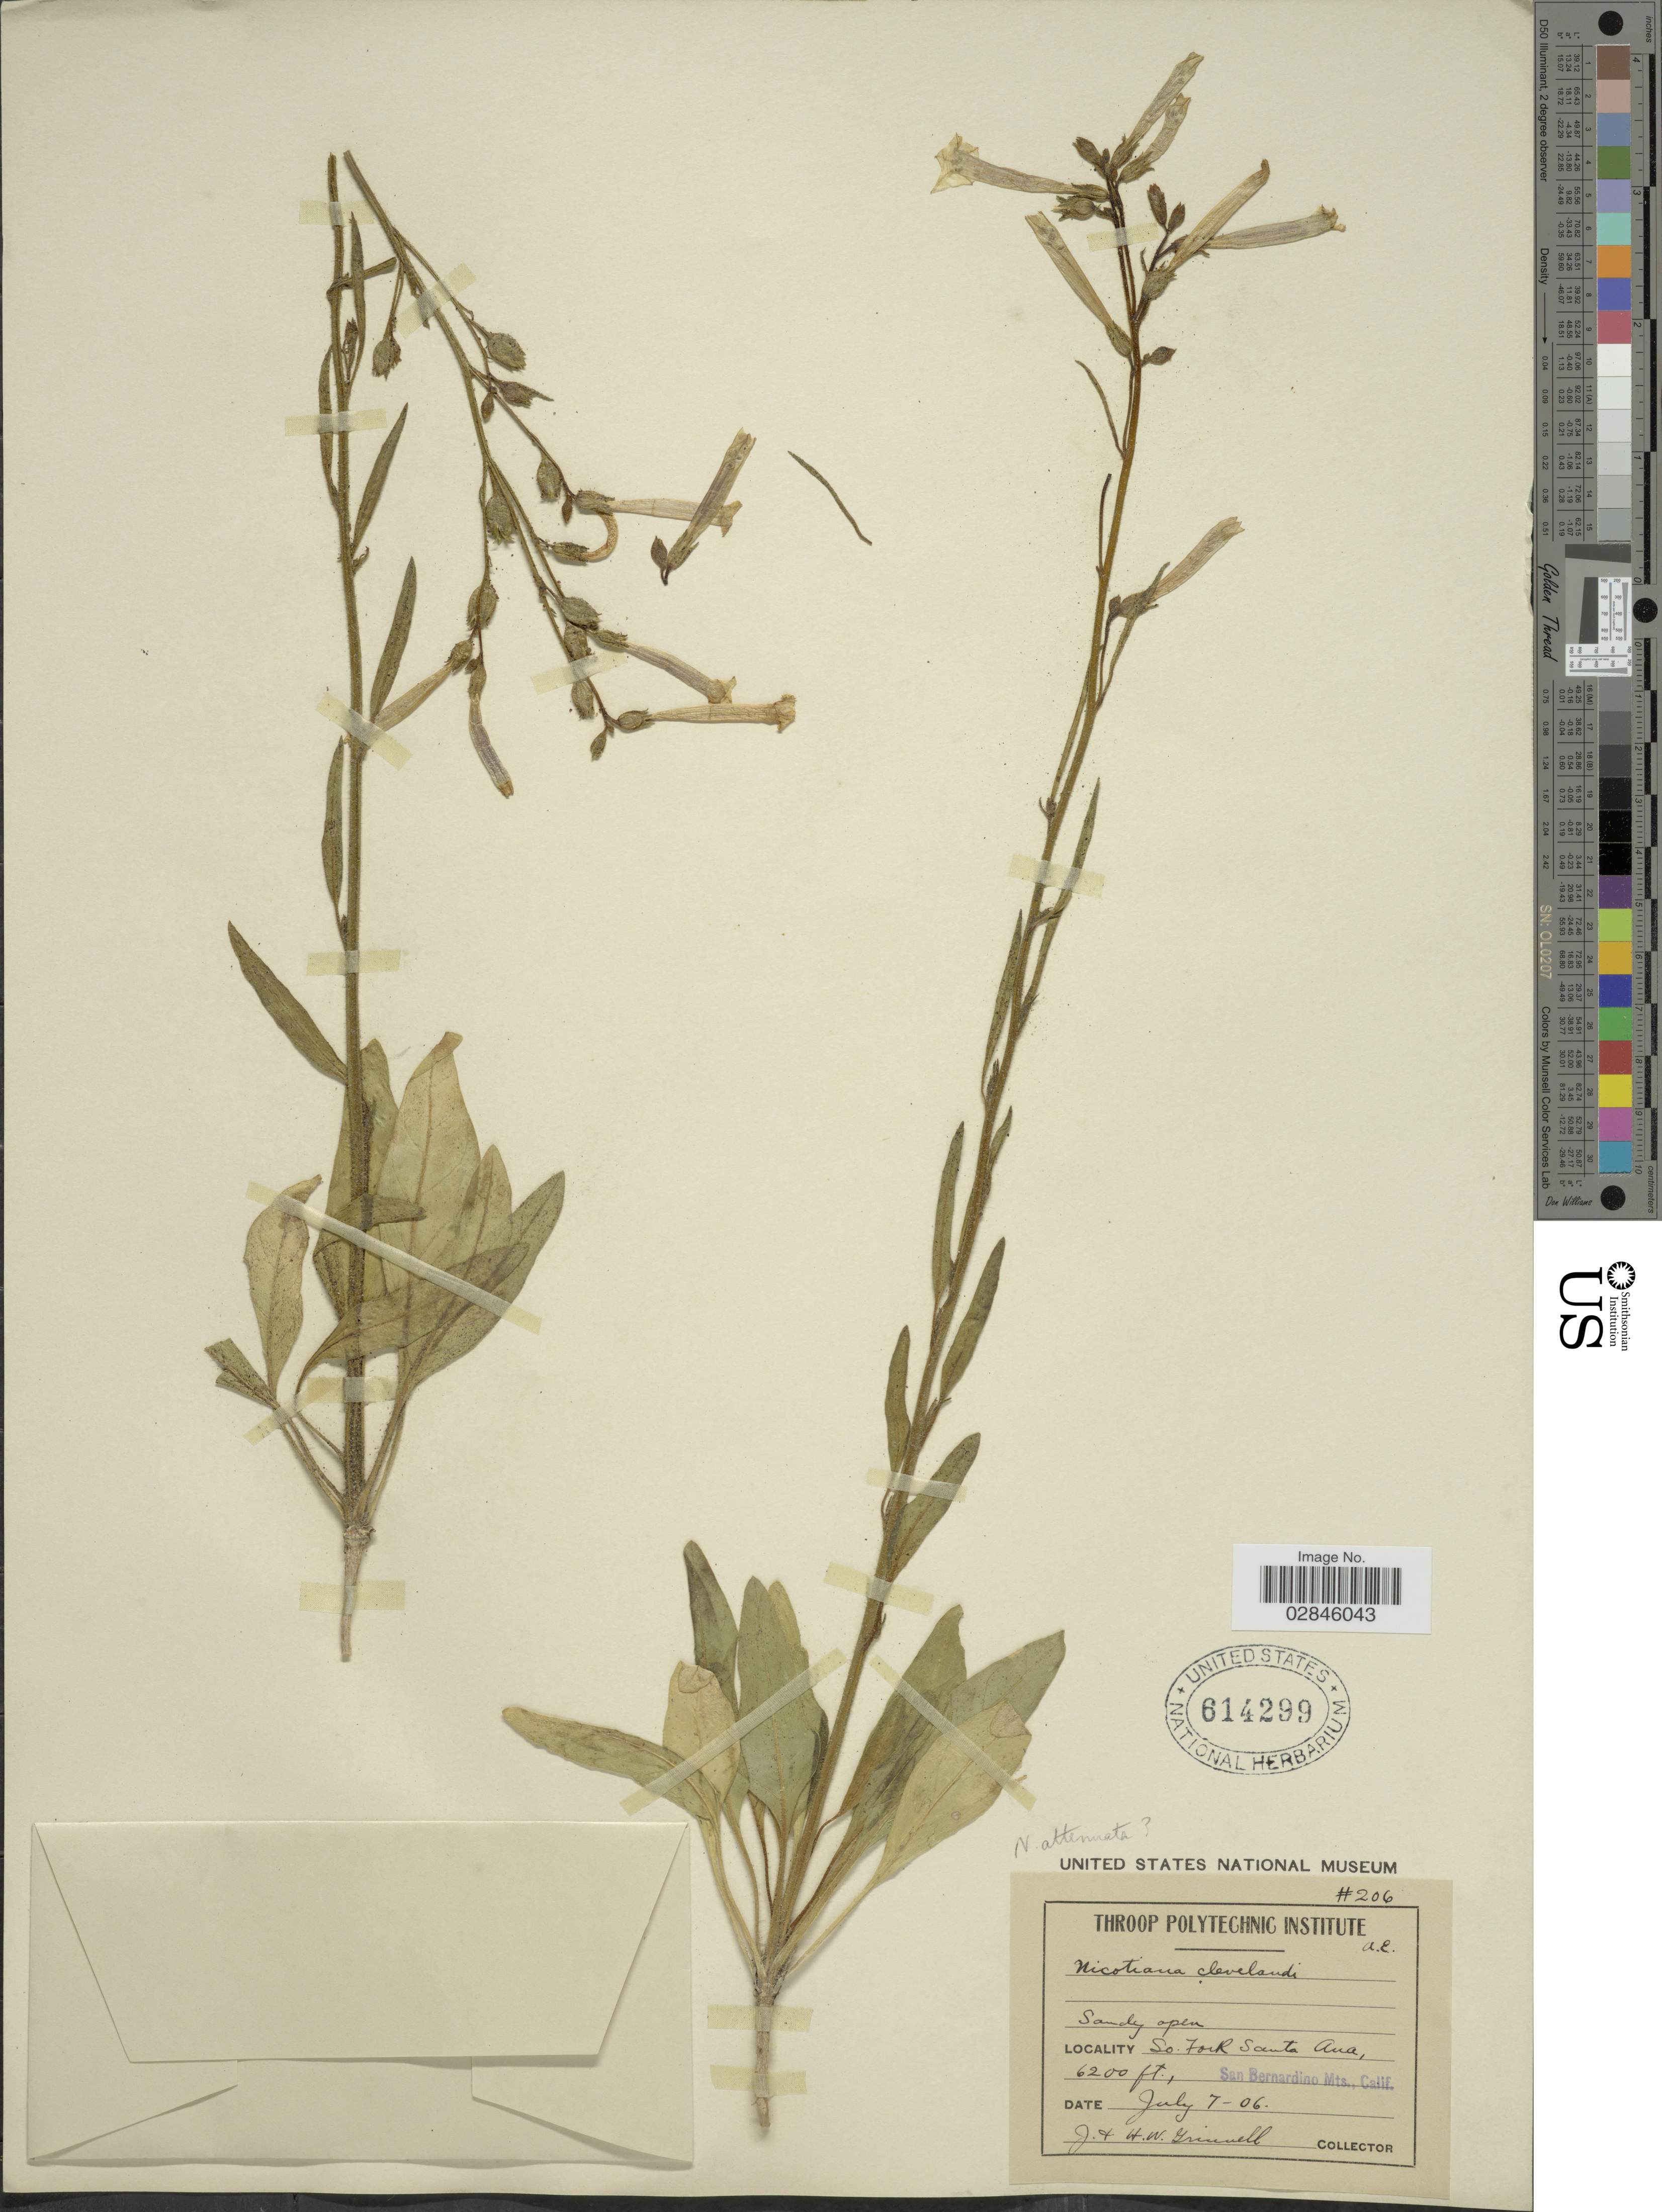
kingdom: Plantae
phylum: Tracheophyta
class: Magnoliopsida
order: Solanales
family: Solanaceae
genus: Nicotiana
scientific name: Nicotiana attenuata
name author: Torr. ex S. Watson in C. King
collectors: J. Grinnell & H. Grinnell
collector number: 206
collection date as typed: Transcribed d/m/y: 7/7/6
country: United States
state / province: California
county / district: San Bernardino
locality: So. Fork Santa Ana, San Bernardino Mts., Calif.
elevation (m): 1890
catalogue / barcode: US 614299